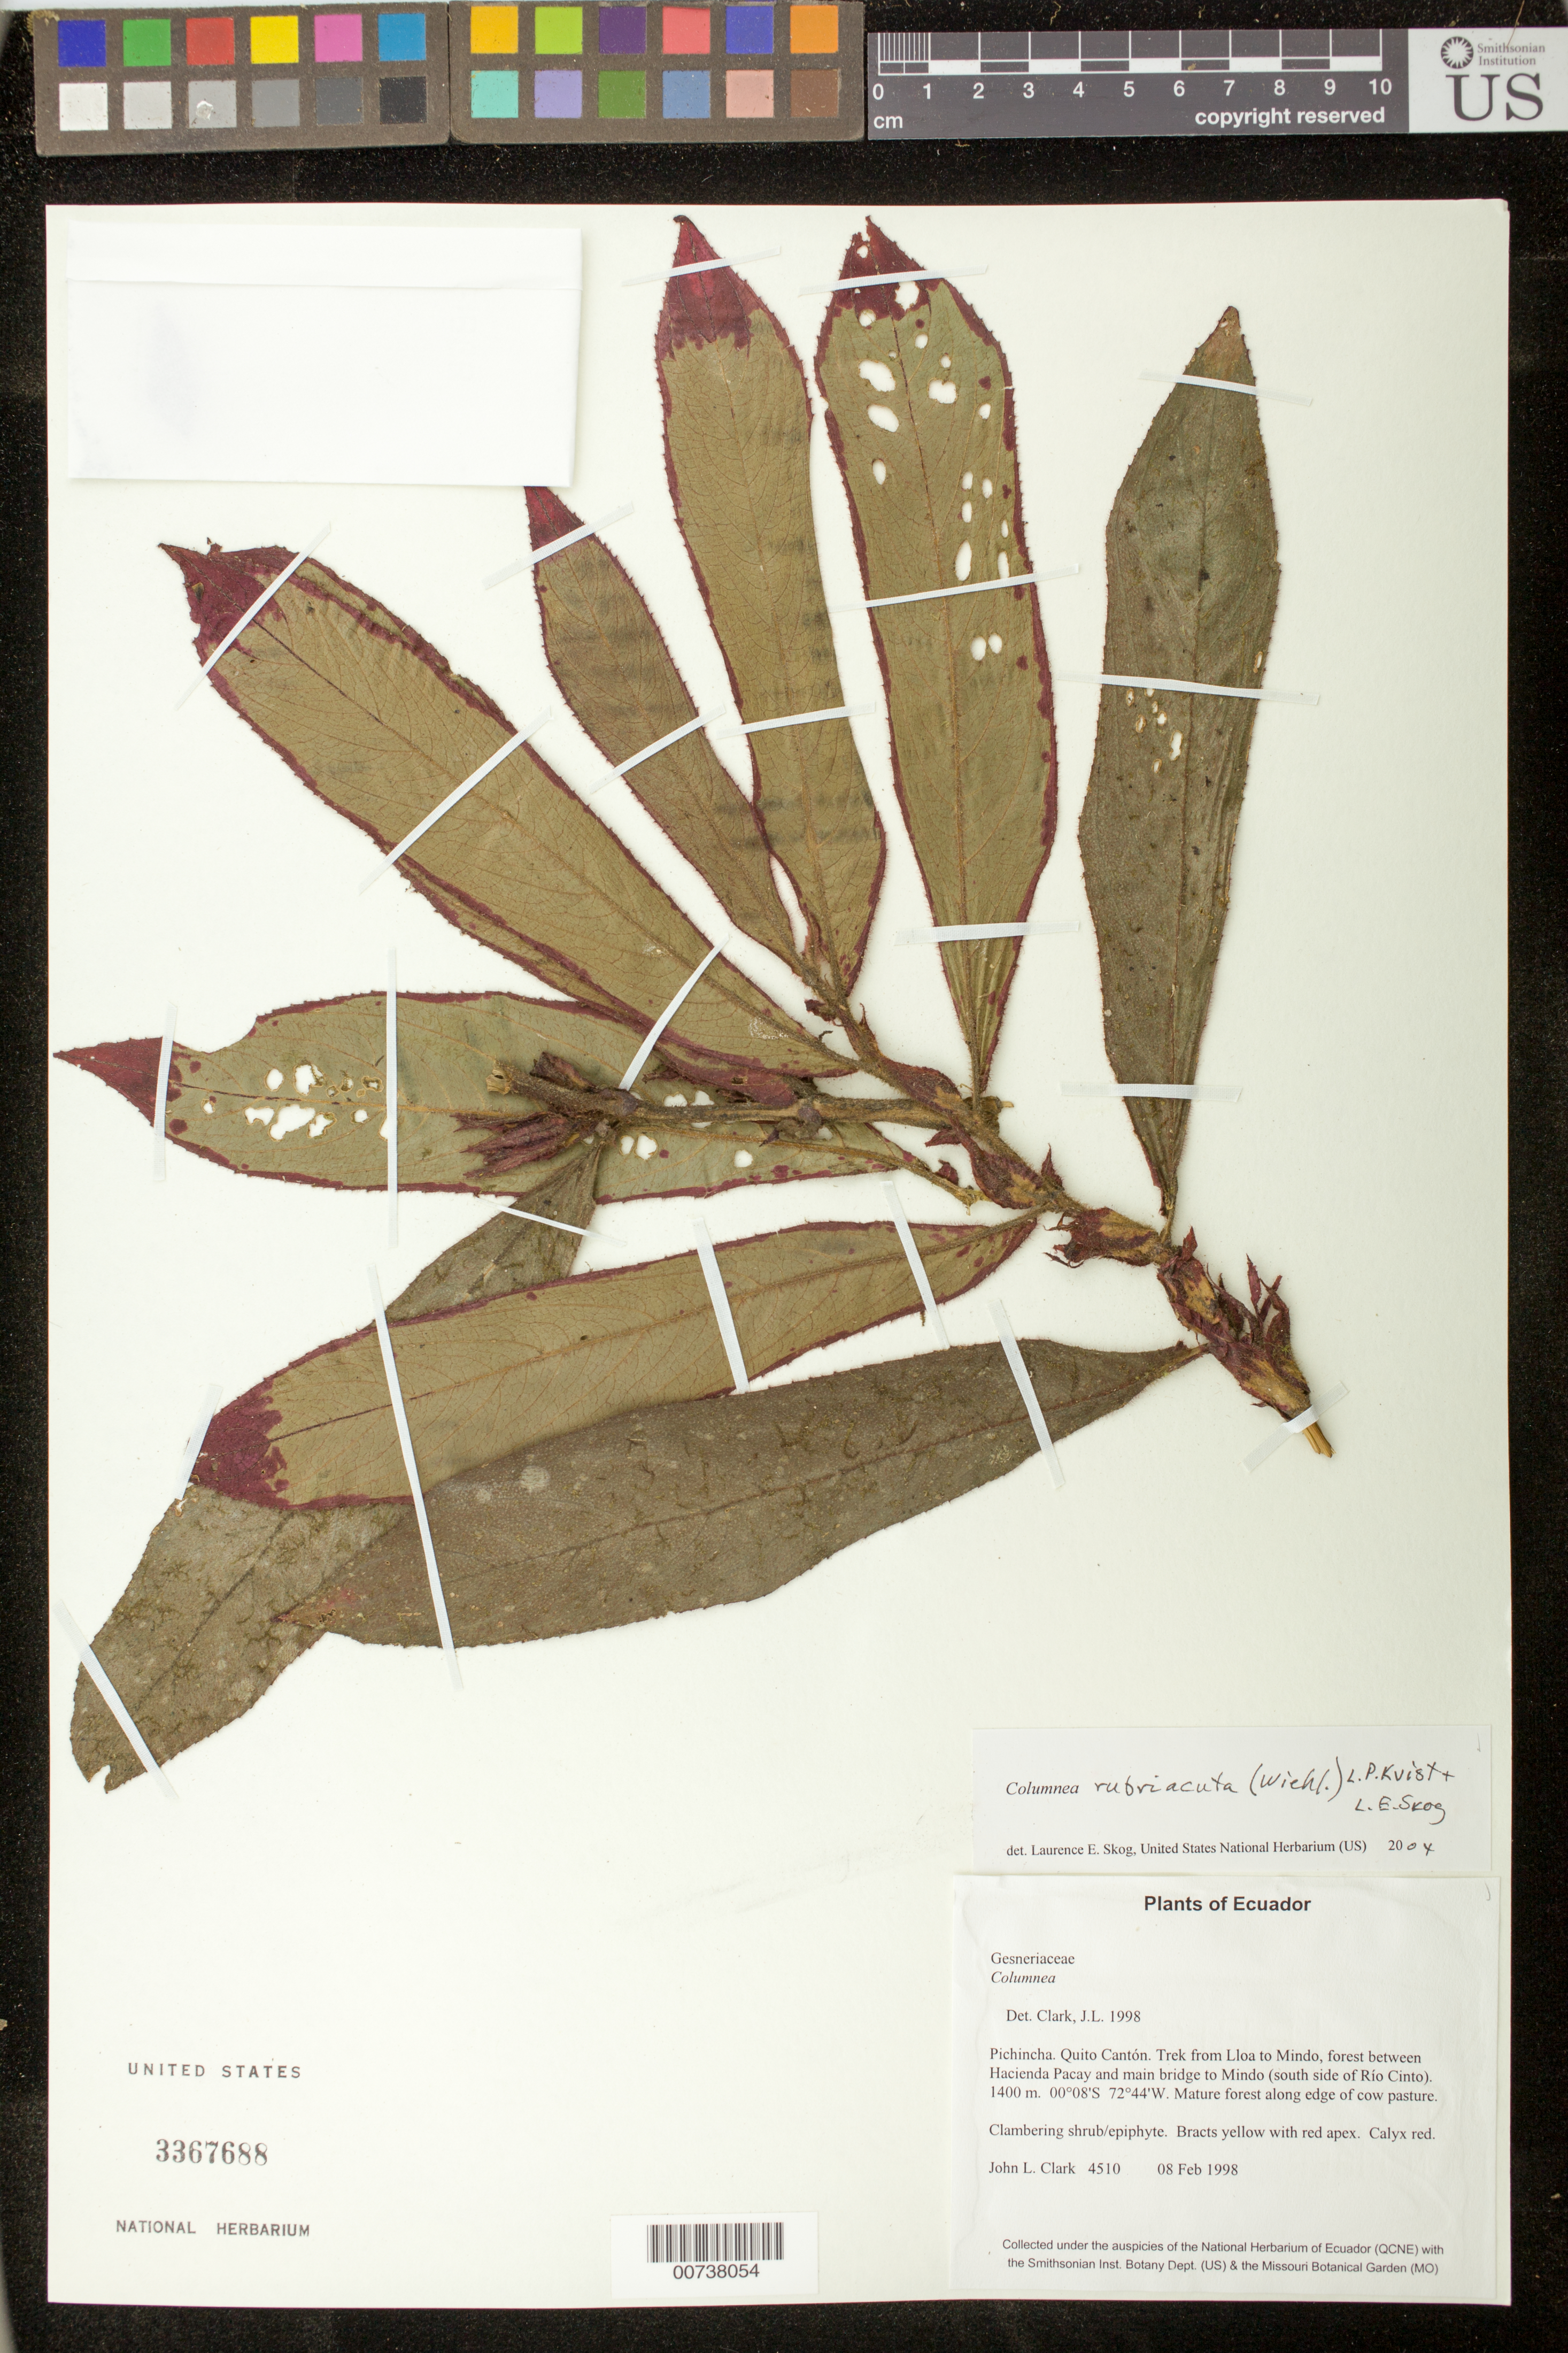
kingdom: Plantae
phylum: Tracheophyta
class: Magnoliopsida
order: Lamiales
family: Gesneriaceae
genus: Columnea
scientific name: Columnea rubriacuta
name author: (Wiehler) L.P. Kvist & L.E. Skog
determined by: Skog, Laurence E.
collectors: J. L. Clark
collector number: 4510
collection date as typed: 08 Feb 1998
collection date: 1998-02-08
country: Ecuador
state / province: Pichincha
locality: Quito Cantón. Trek from Lloa to Mindo, forest between Hacienda Pacay and main bridge to Mindo (south side of Río Cinto).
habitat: Mature forest along edge of cow pasture.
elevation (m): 1400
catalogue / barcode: US 3367688